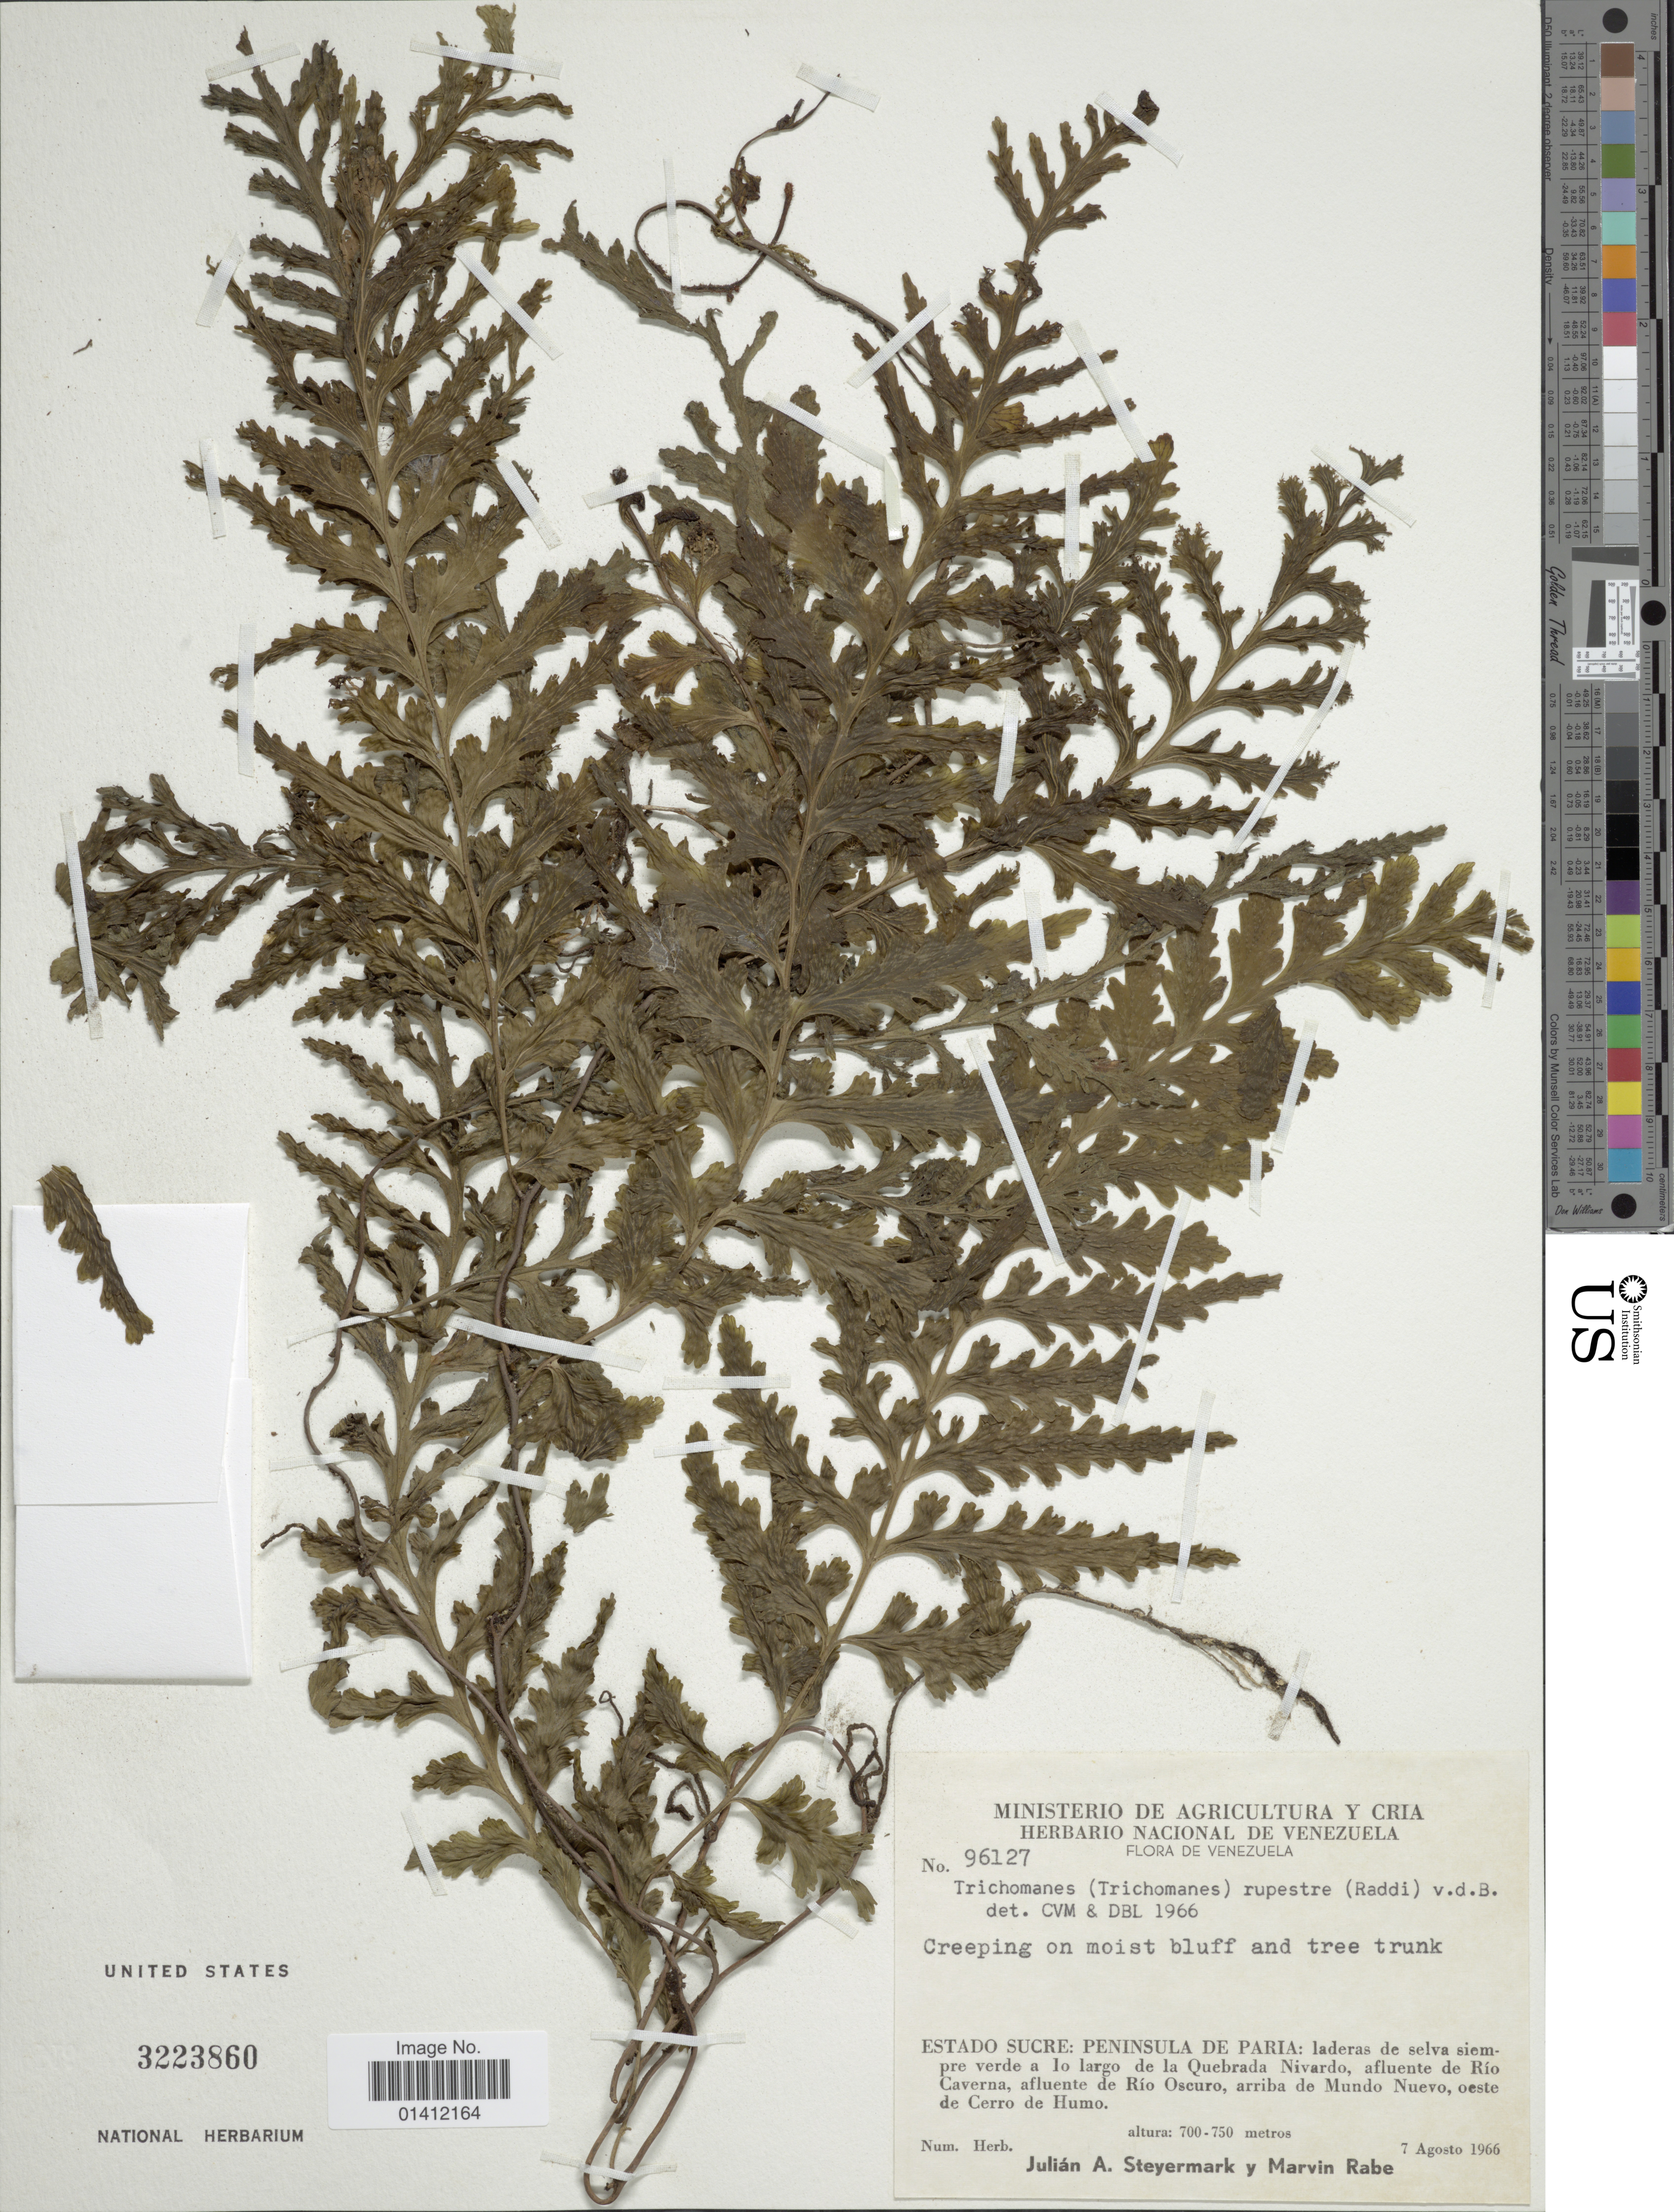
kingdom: Plantae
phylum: Tracheophyta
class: Polypodiopsida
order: Hymenophyllales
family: Hymenophyllaceae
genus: Vandenboschia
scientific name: Vandenboschia rupestris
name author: (Raddi) Ebihara & K. Iwats.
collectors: J. Steyermark & M. Rabe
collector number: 96127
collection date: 1966-08-07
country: Venezuela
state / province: Sucre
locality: Peninsula De Paria; Laderas de selva siempre verde a lo largo de la Quebrada Nivardo, afluente de Río Caverna, afluente de Río Oscuro, arriba de Mundo Nuevo, oeste de Cerro de Humo.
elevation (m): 700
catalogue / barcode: US 3223860